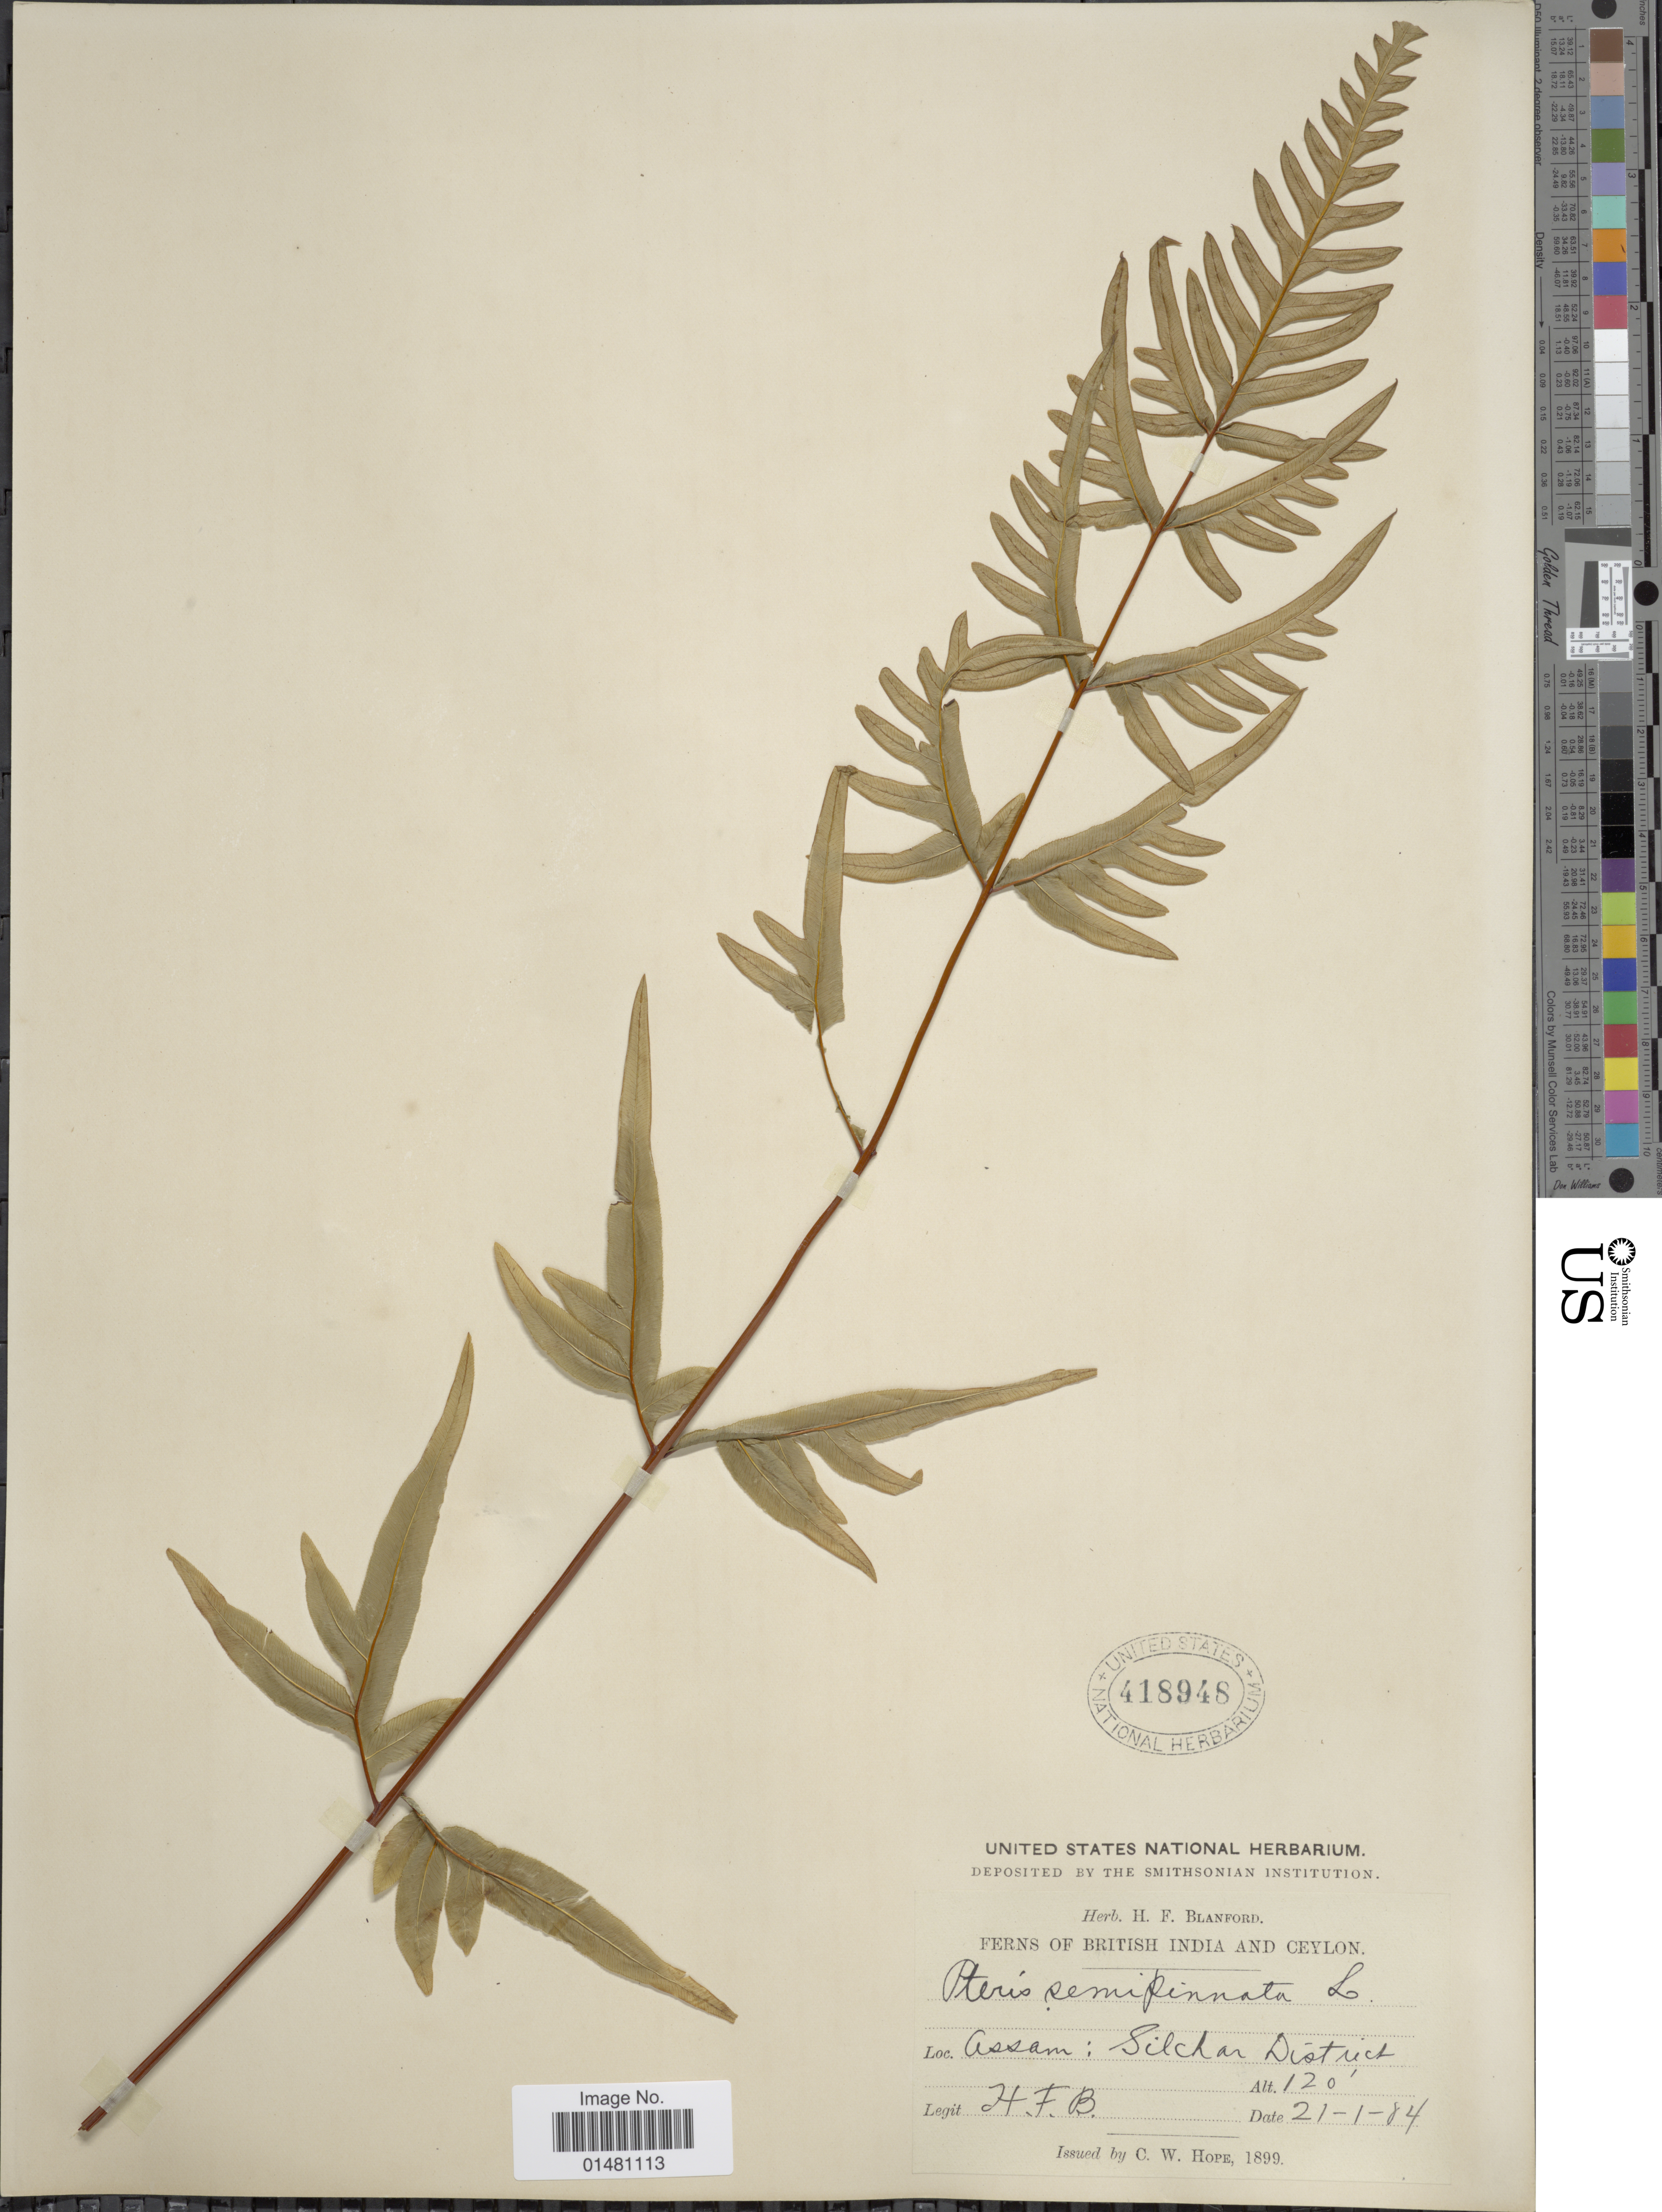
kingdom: Plantae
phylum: Tracheophyta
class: Polypodiopsida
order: Polypodiales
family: Pteridaceae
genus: Pteris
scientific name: Pteris semipinnata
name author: L.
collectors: H. Blanford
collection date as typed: Transcribed d/m/y: 21/1/84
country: India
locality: British India and Ceylon Silchar District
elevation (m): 37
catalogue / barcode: US 418948